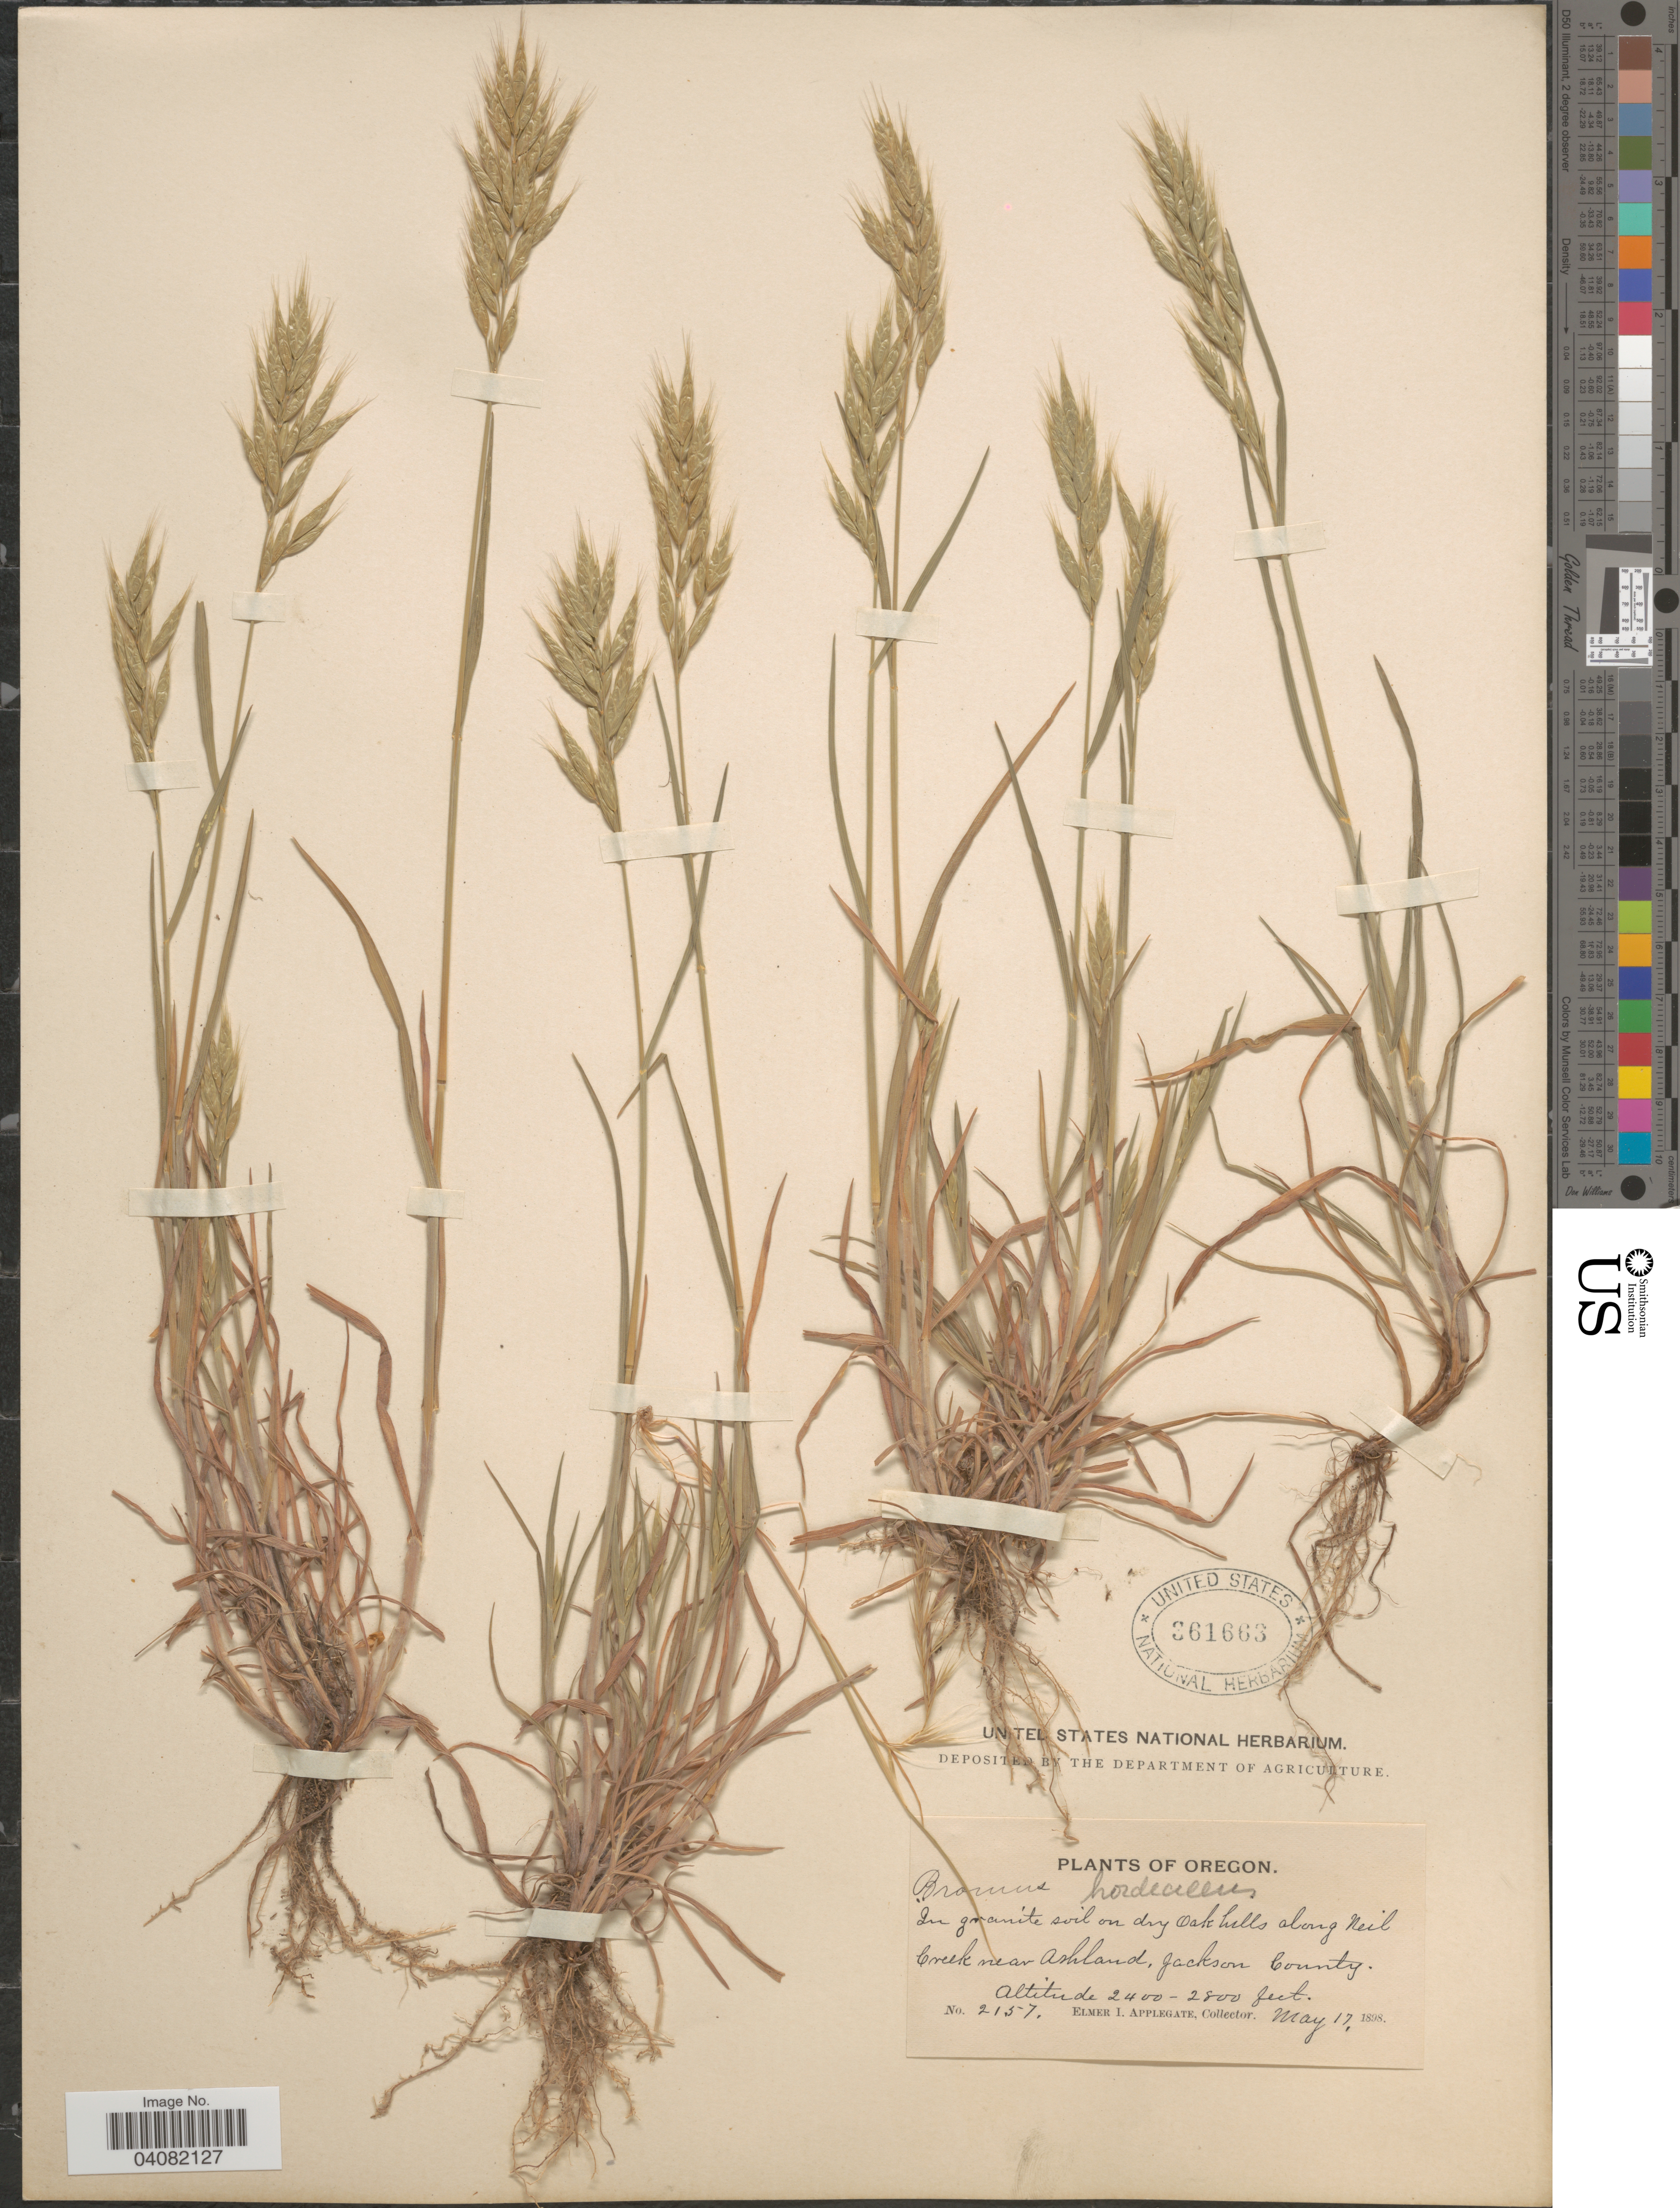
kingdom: Plantae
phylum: Tracheophyta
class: Liliopsida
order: Poales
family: Poaceae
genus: Bromus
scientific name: Bromus hordeaceus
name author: L.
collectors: E. I. Applegate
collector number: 2157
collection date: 1898-05-17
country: United States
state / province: Oregon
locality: In granite soil on dry Oak hills along Neil Creek near Ashland, Jackson County.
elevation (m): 732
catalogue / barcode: US 361663